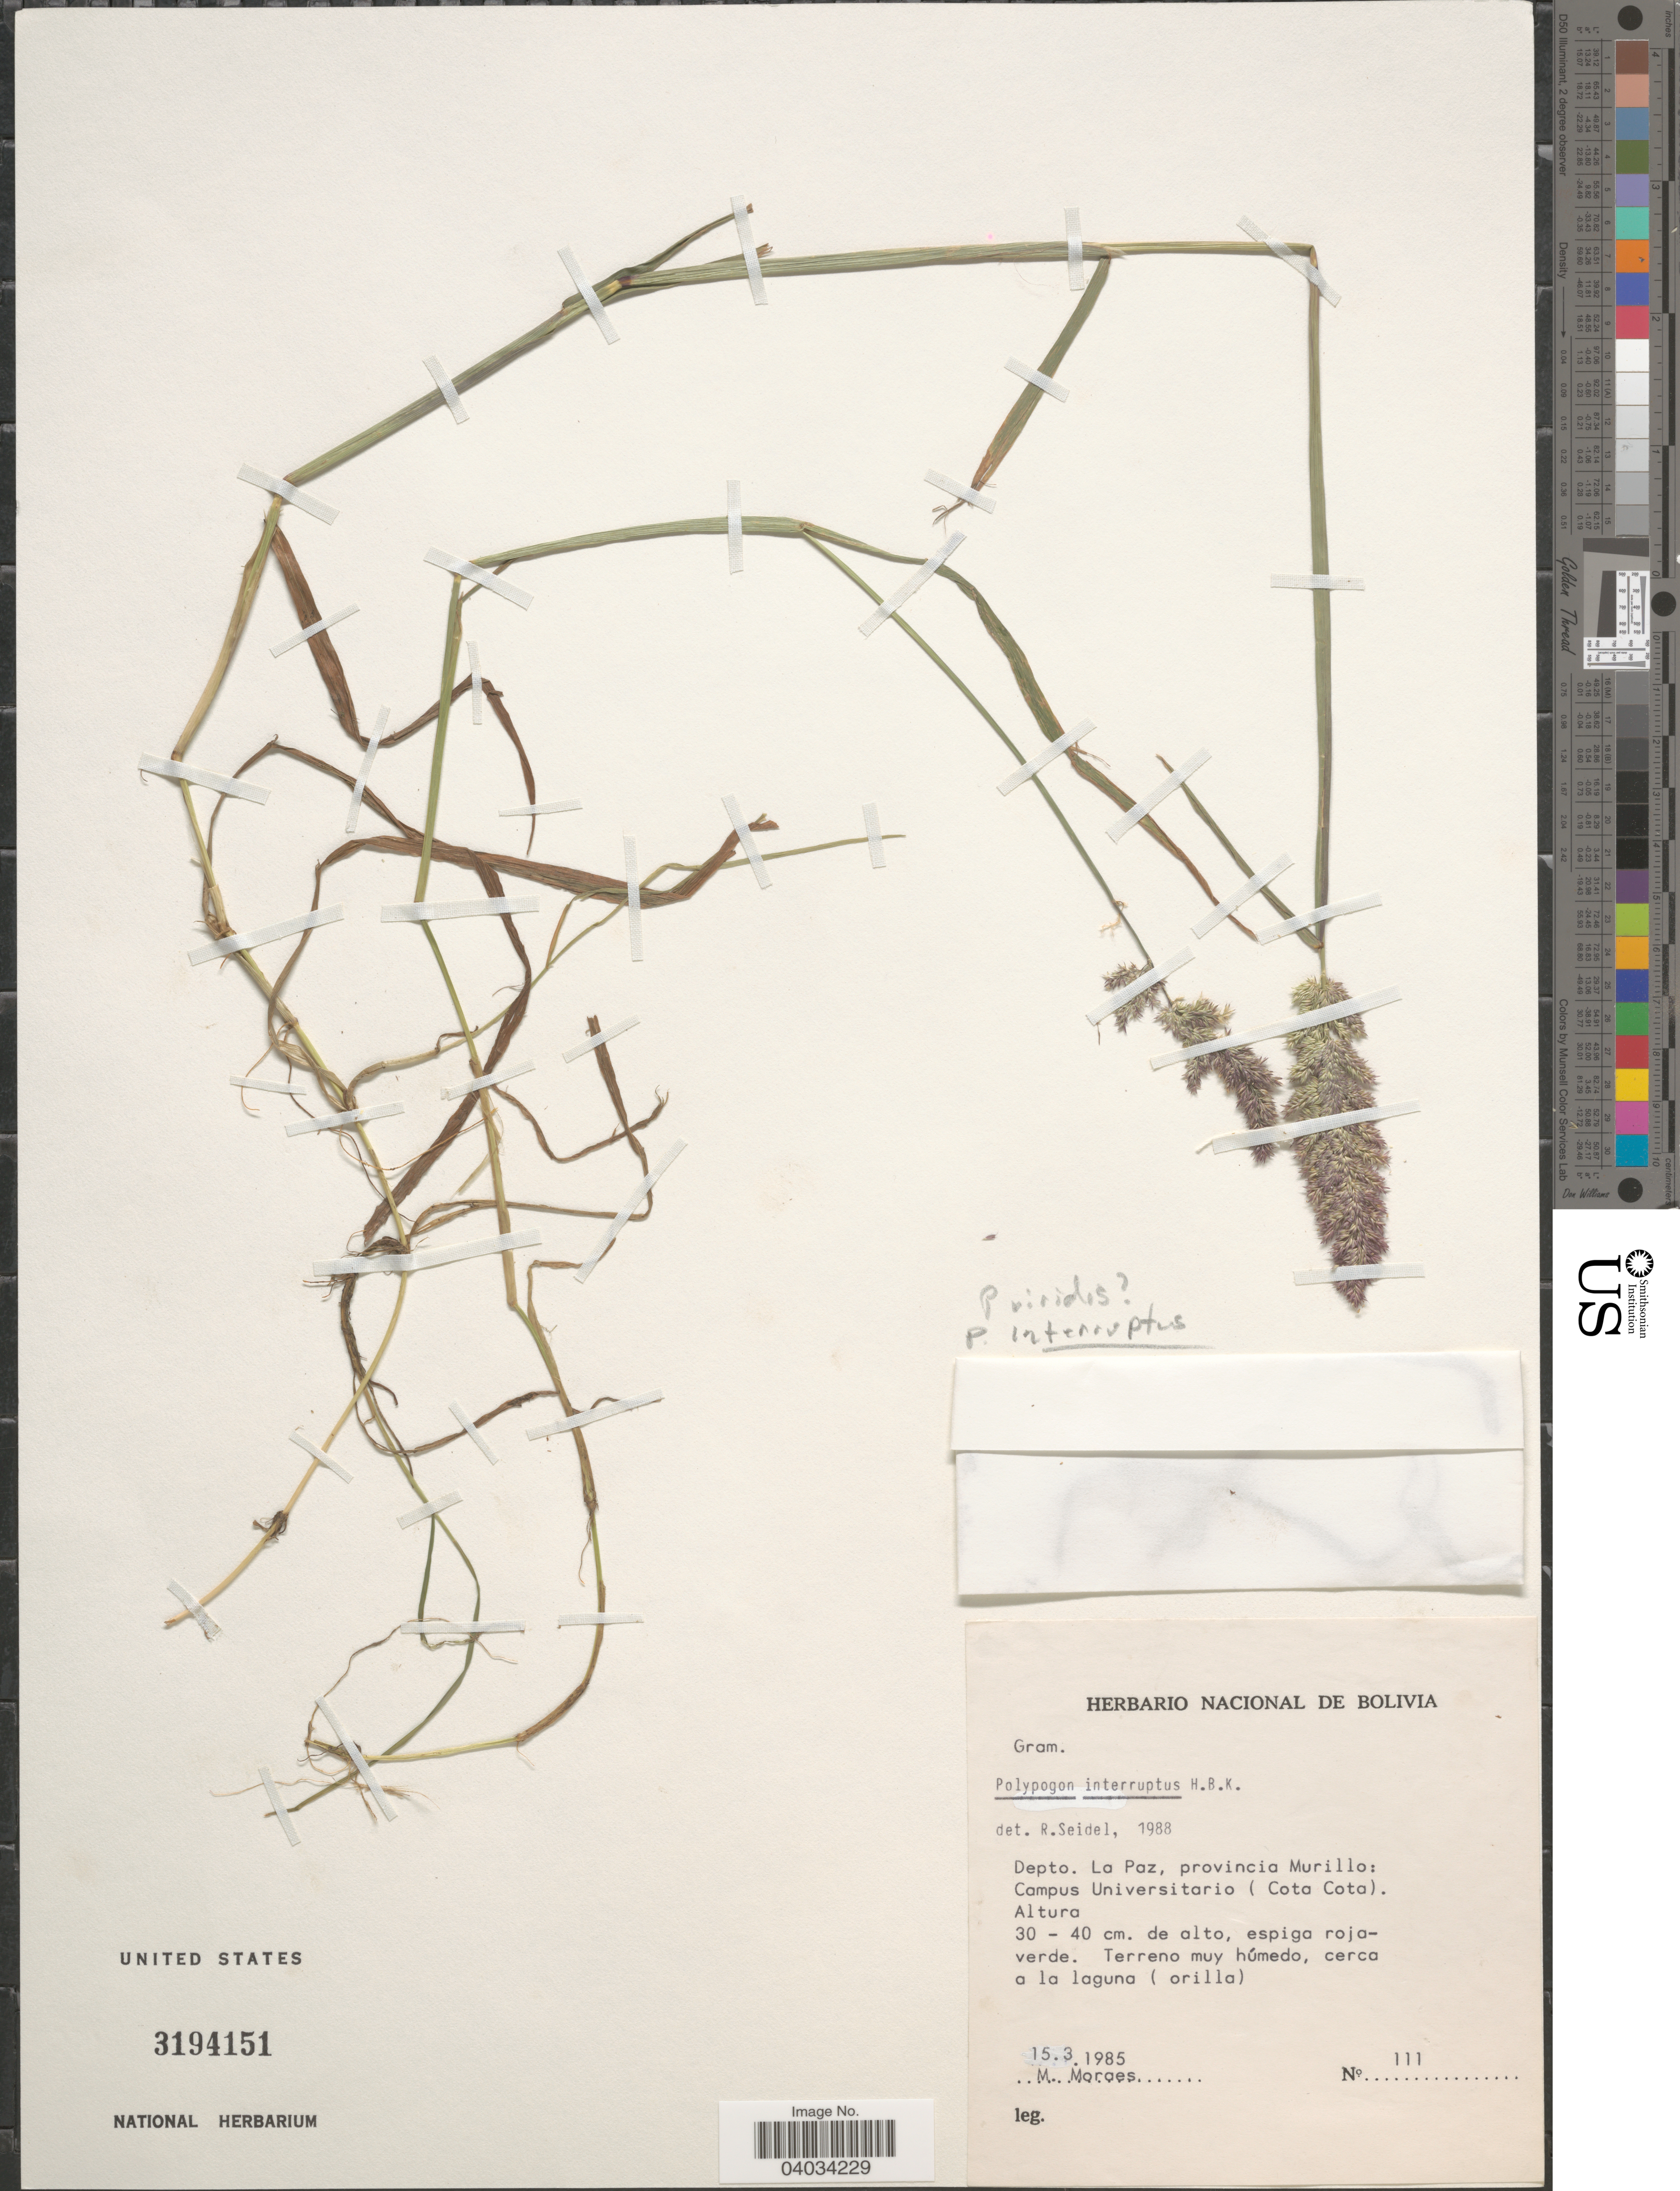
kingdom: Plantae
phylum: Tracheophyta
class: Liliopsida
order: Poales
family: Poaceae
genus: Polypogon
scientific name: Polypogon interruptus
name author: Kunth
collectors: M. Moraes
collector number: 111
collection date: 1985-03-15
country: Bolivia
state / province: La Paz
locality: Depto. La Paz, provincia Murillo: Campus Universitario (Cota Cota).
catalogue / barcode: US 3194151